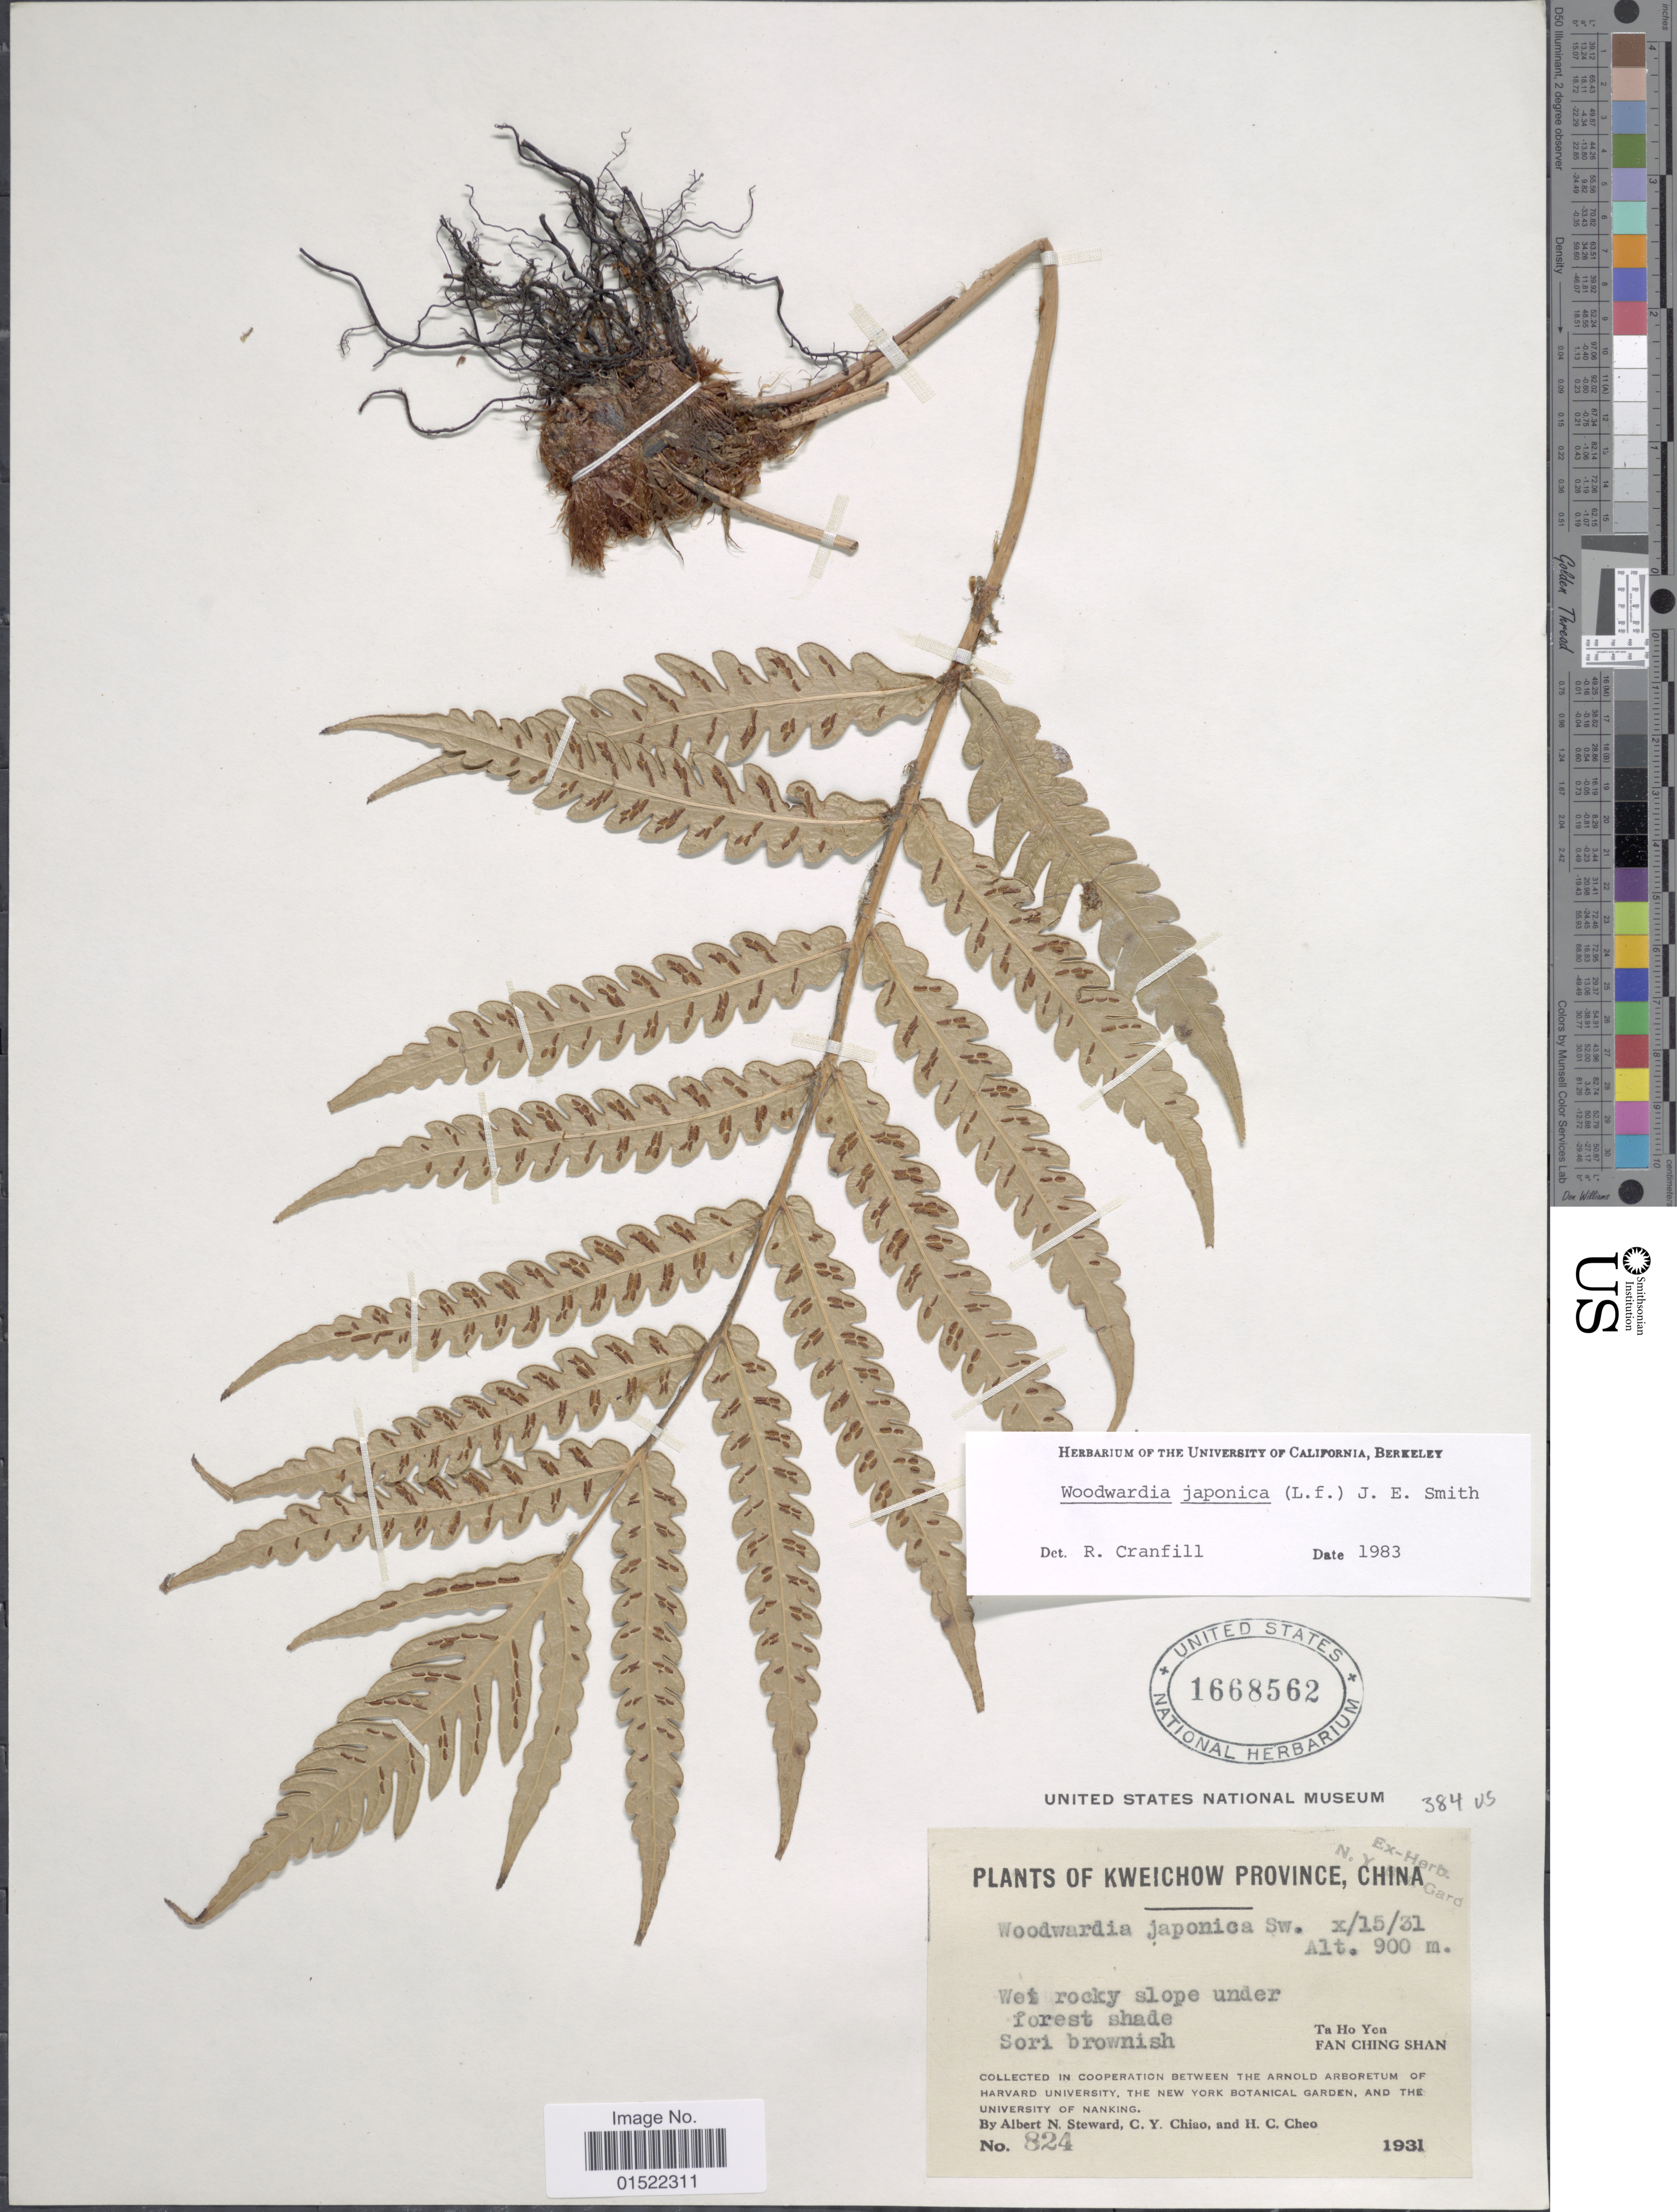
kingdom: Plantae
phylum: Tracheophyta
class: Polypodiopsida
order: Polypodiales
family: Blechnaceae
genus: Woodwardia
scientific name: Woodwardia japonica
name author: (L. f.) Sm.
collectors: A. N. Steward, C. Y. Chiao & H. Cheo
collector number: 824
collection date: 1931-10-15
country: China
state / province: Guizhou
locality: Kweichow Province, Ta Ho Yen, Fan Ching Shan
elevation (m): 900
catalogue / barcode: US 1668562